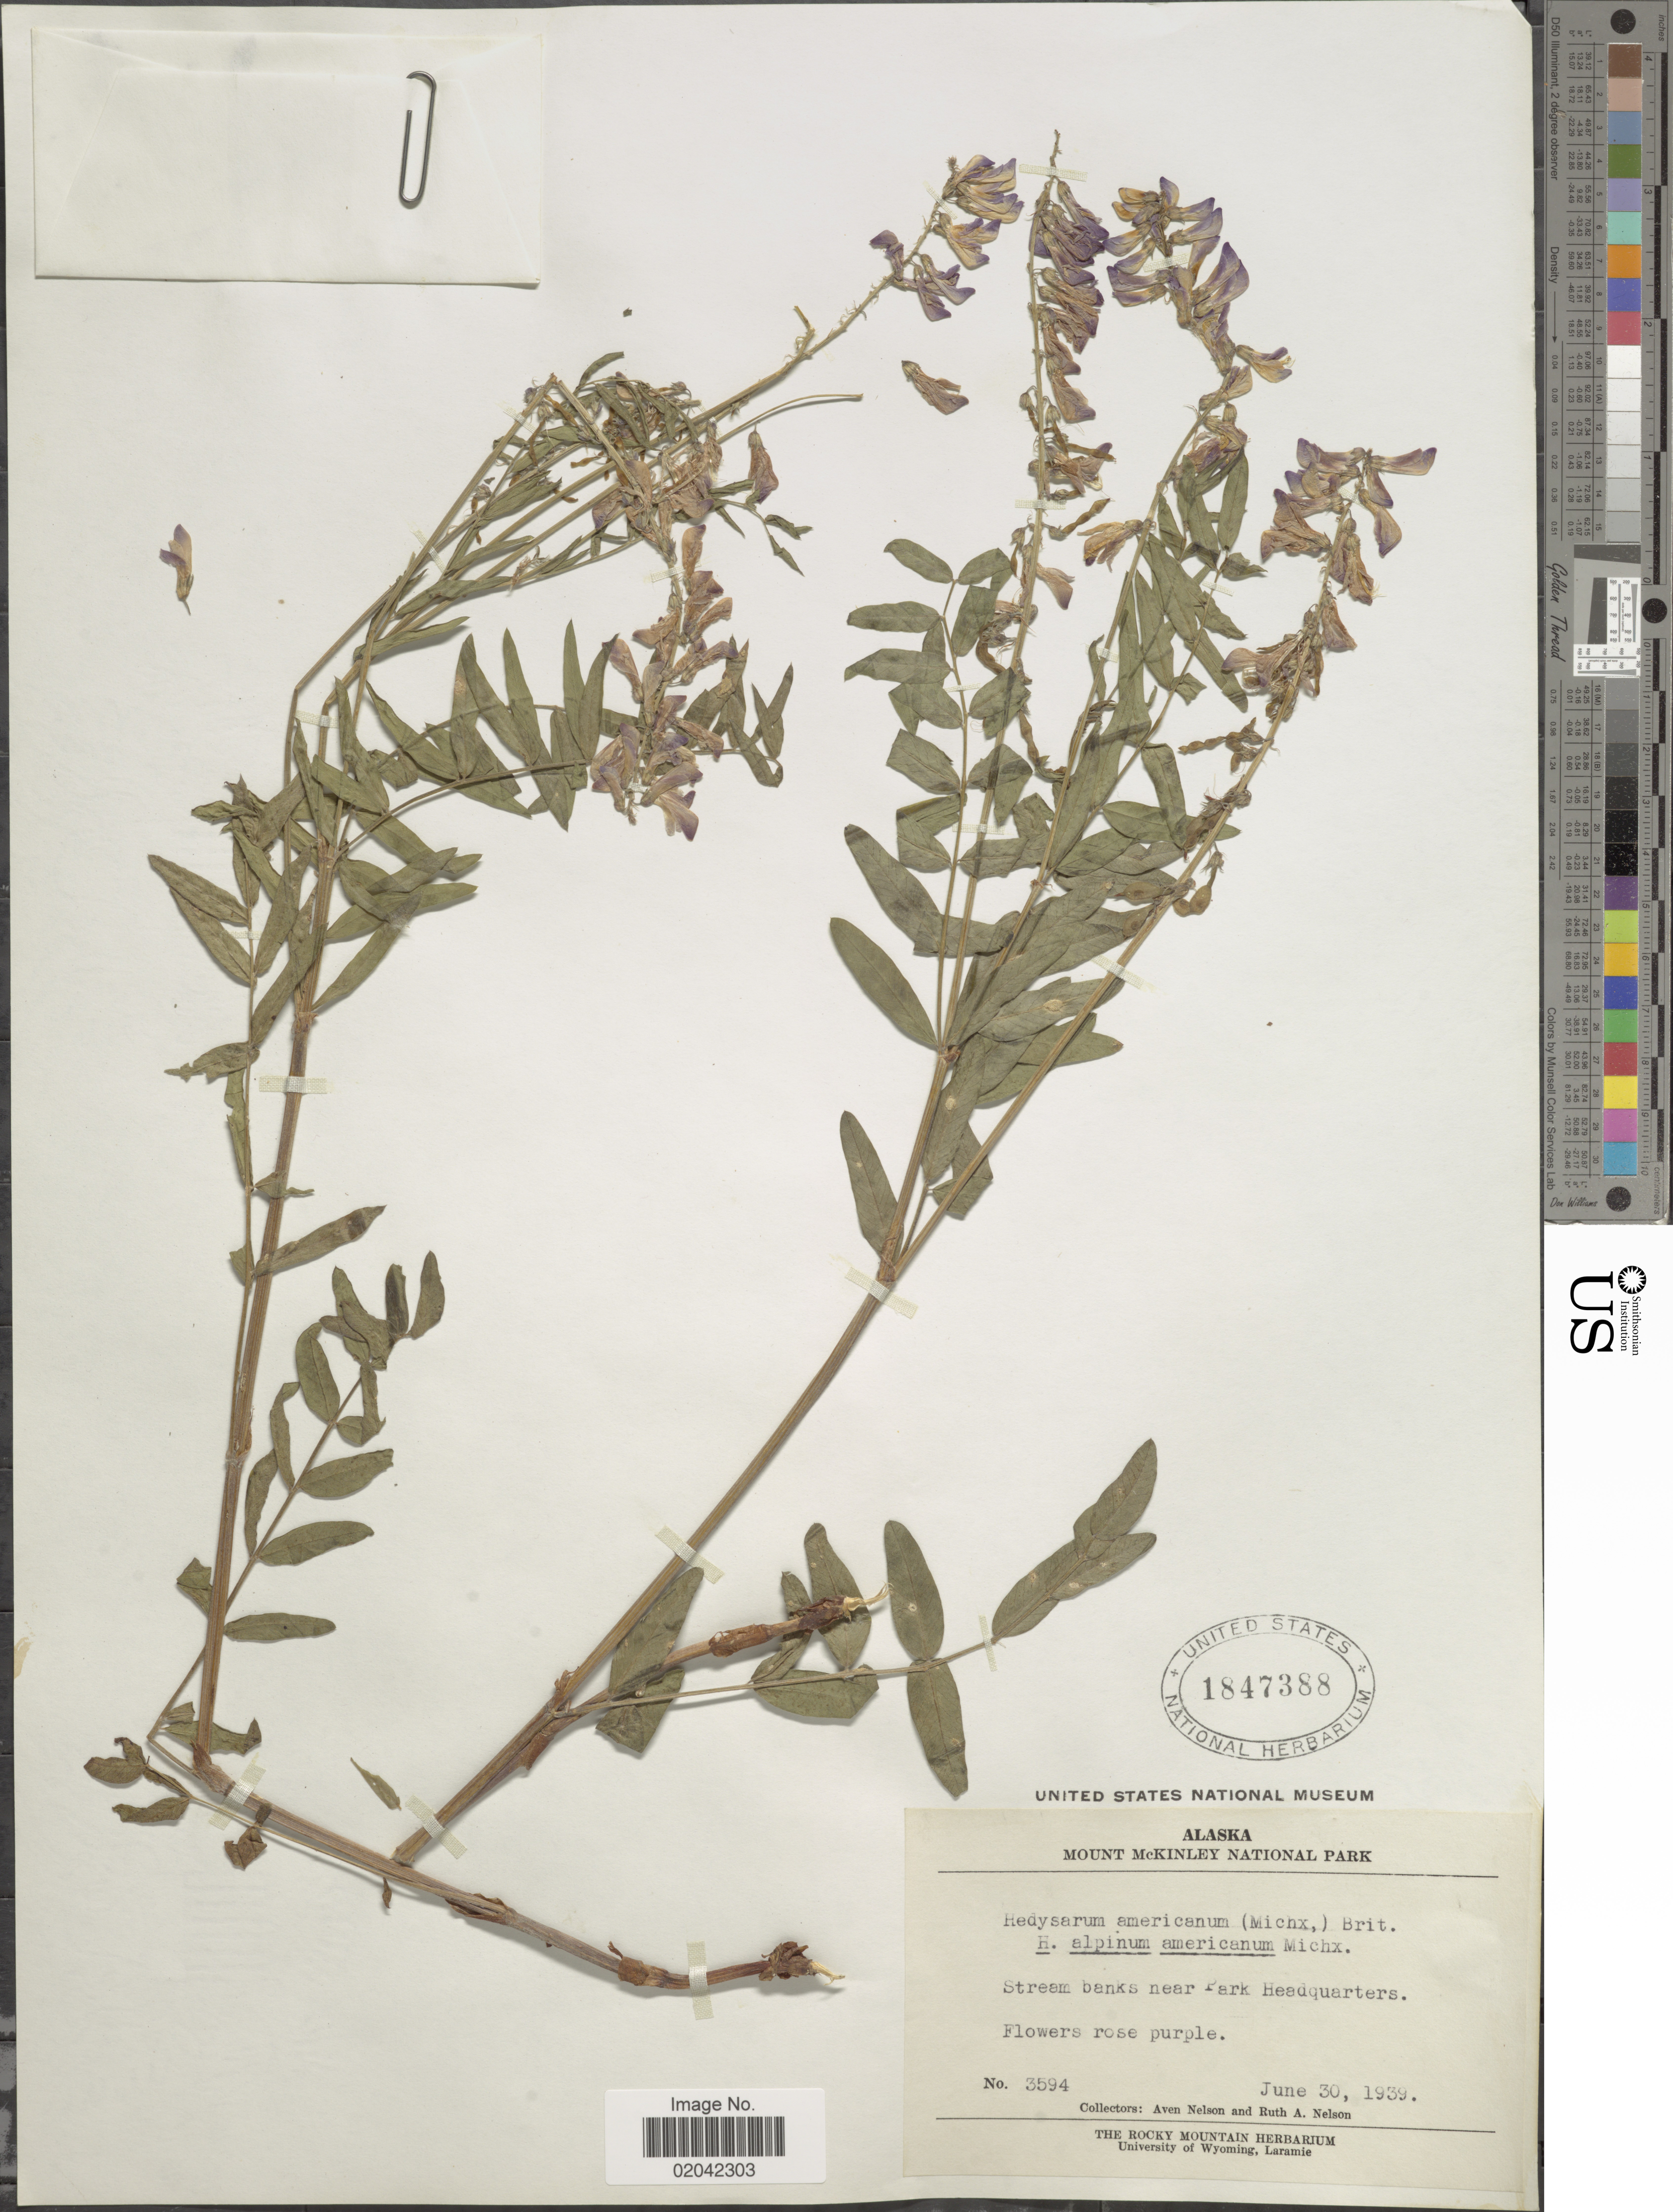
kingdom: Plantae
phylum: Tracheophyta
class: Magnoliopsida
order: Fabales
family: Fabaceae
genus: Hedysarum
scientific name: Hedysarum alpinum var. americanum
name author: Michx. ex Pursh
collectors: A. Nelson & R. A. Nelson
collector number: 3594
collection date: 1939-06-30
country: United States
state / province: Alaska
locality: Mount McKinley National Park. Stream banks near Park Hadquarters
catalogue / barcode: US 1847388